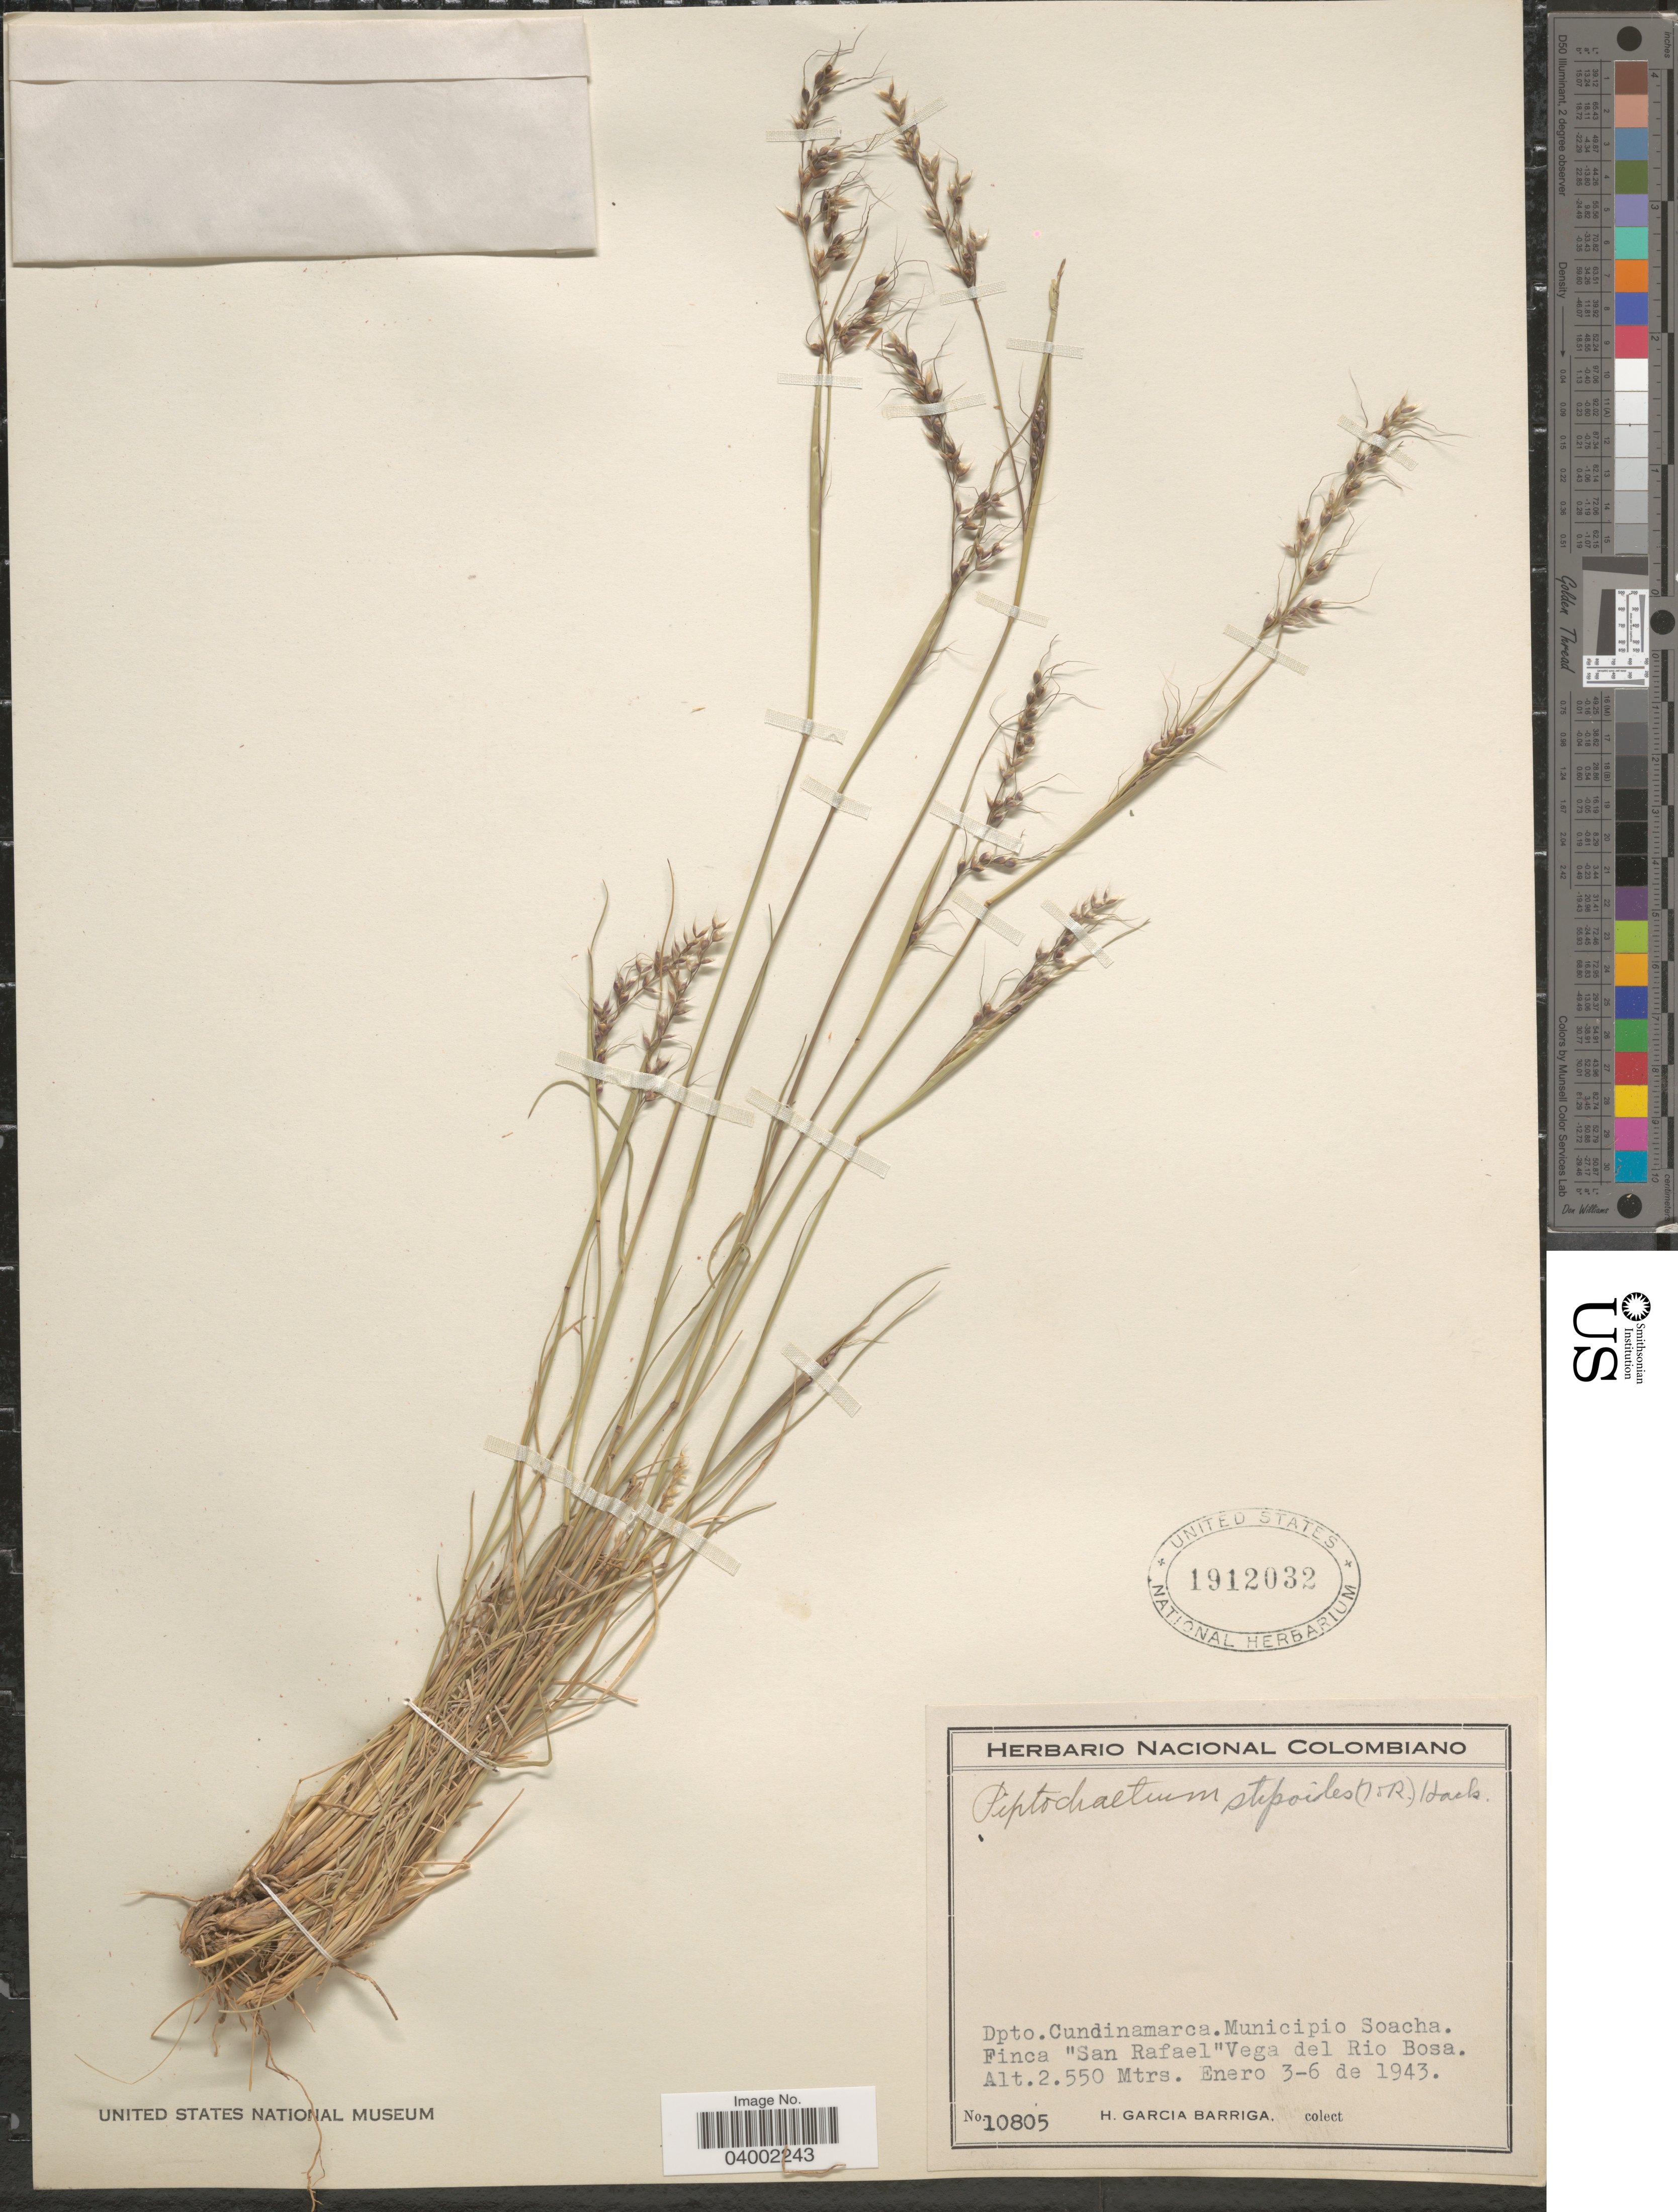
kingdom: Plantae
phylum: Tracheophyta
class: Liliopsida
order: Poales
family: Poaceae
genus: Piptochaetium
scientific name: Piptochaetium stipoides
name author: (Trin. & Rupr.) Hack. & Arechav.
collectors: H. García Barriga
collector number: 10805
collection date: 1943-01-03/1943-01-06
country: Colombia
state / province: Cundinamarca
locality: Dpto. Cundinamarca. Municipio Soacha. Finca "San Rafael" Vega del Río Bosa.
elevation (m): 2550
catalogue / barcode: US 1912032